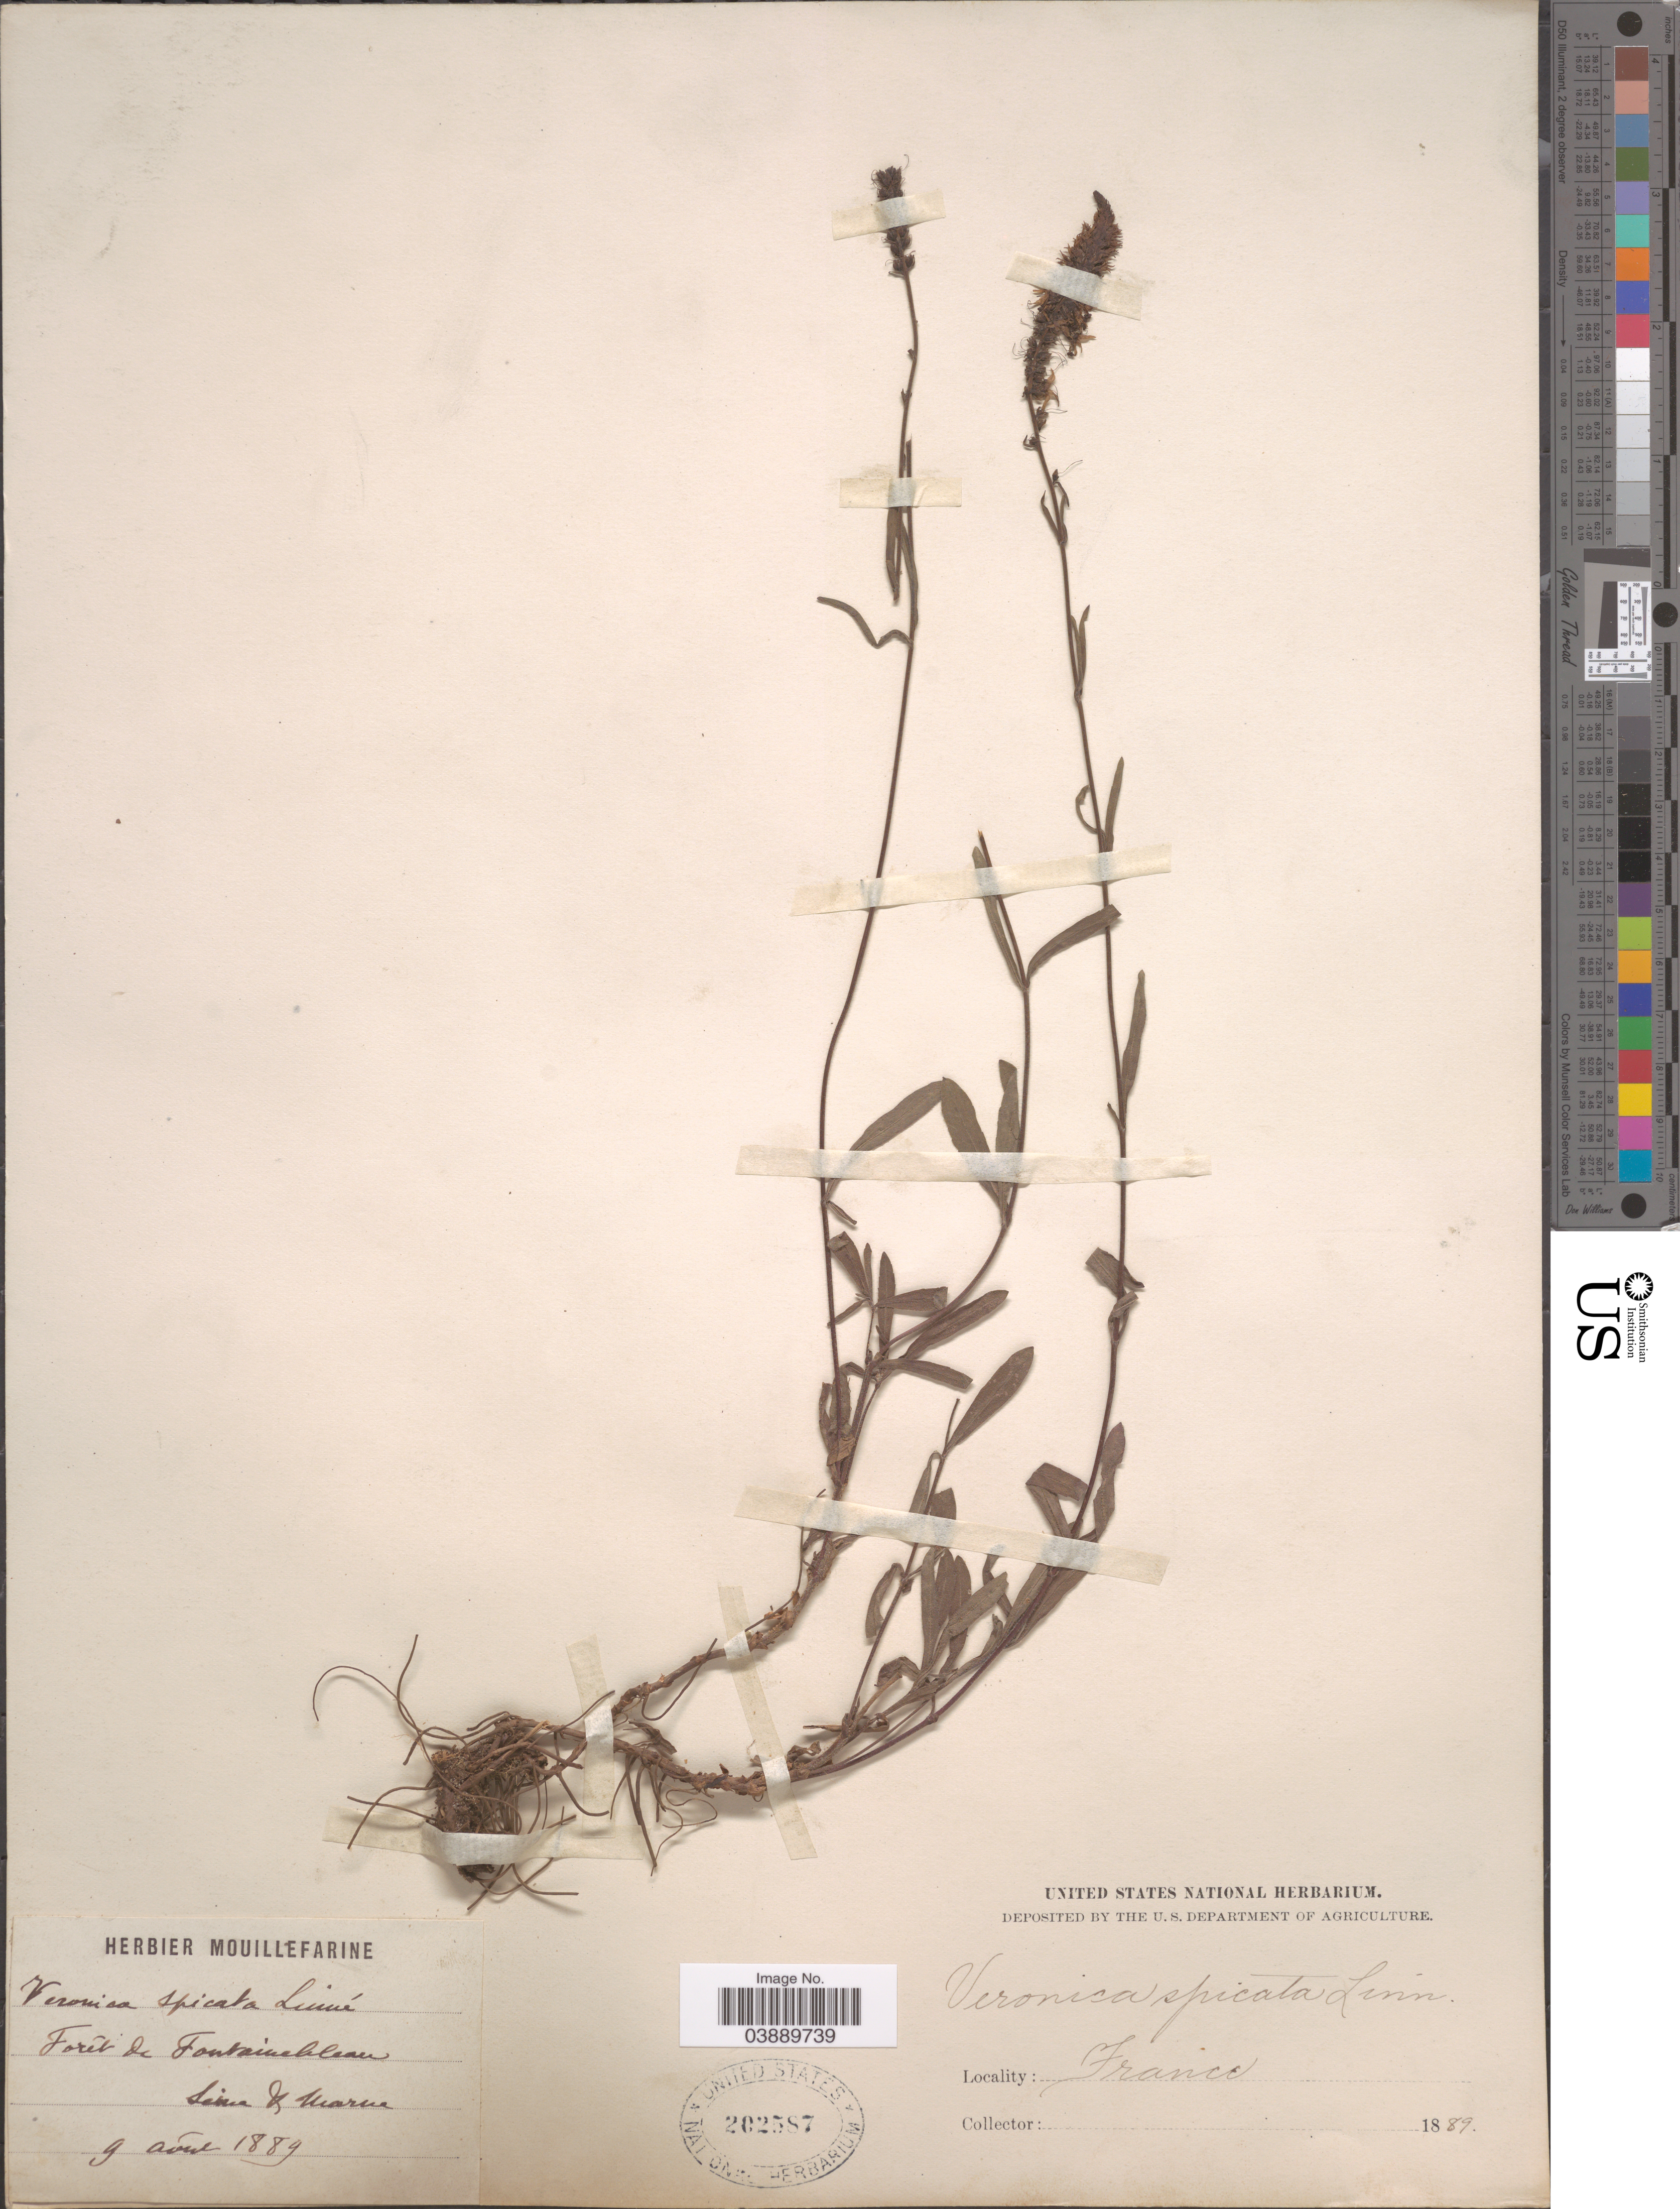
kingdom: Plantae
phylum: Tracheophyta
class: Magnoliopsida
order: Lamiales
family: Plantaginaceae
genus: Veronica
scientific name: Veronica spicata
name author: L.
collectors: ex herb. Mouillefarine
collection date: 1889-08-09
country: France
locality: Forêt de Fontainebleau. Seine & Marne.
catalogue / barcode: US 202587